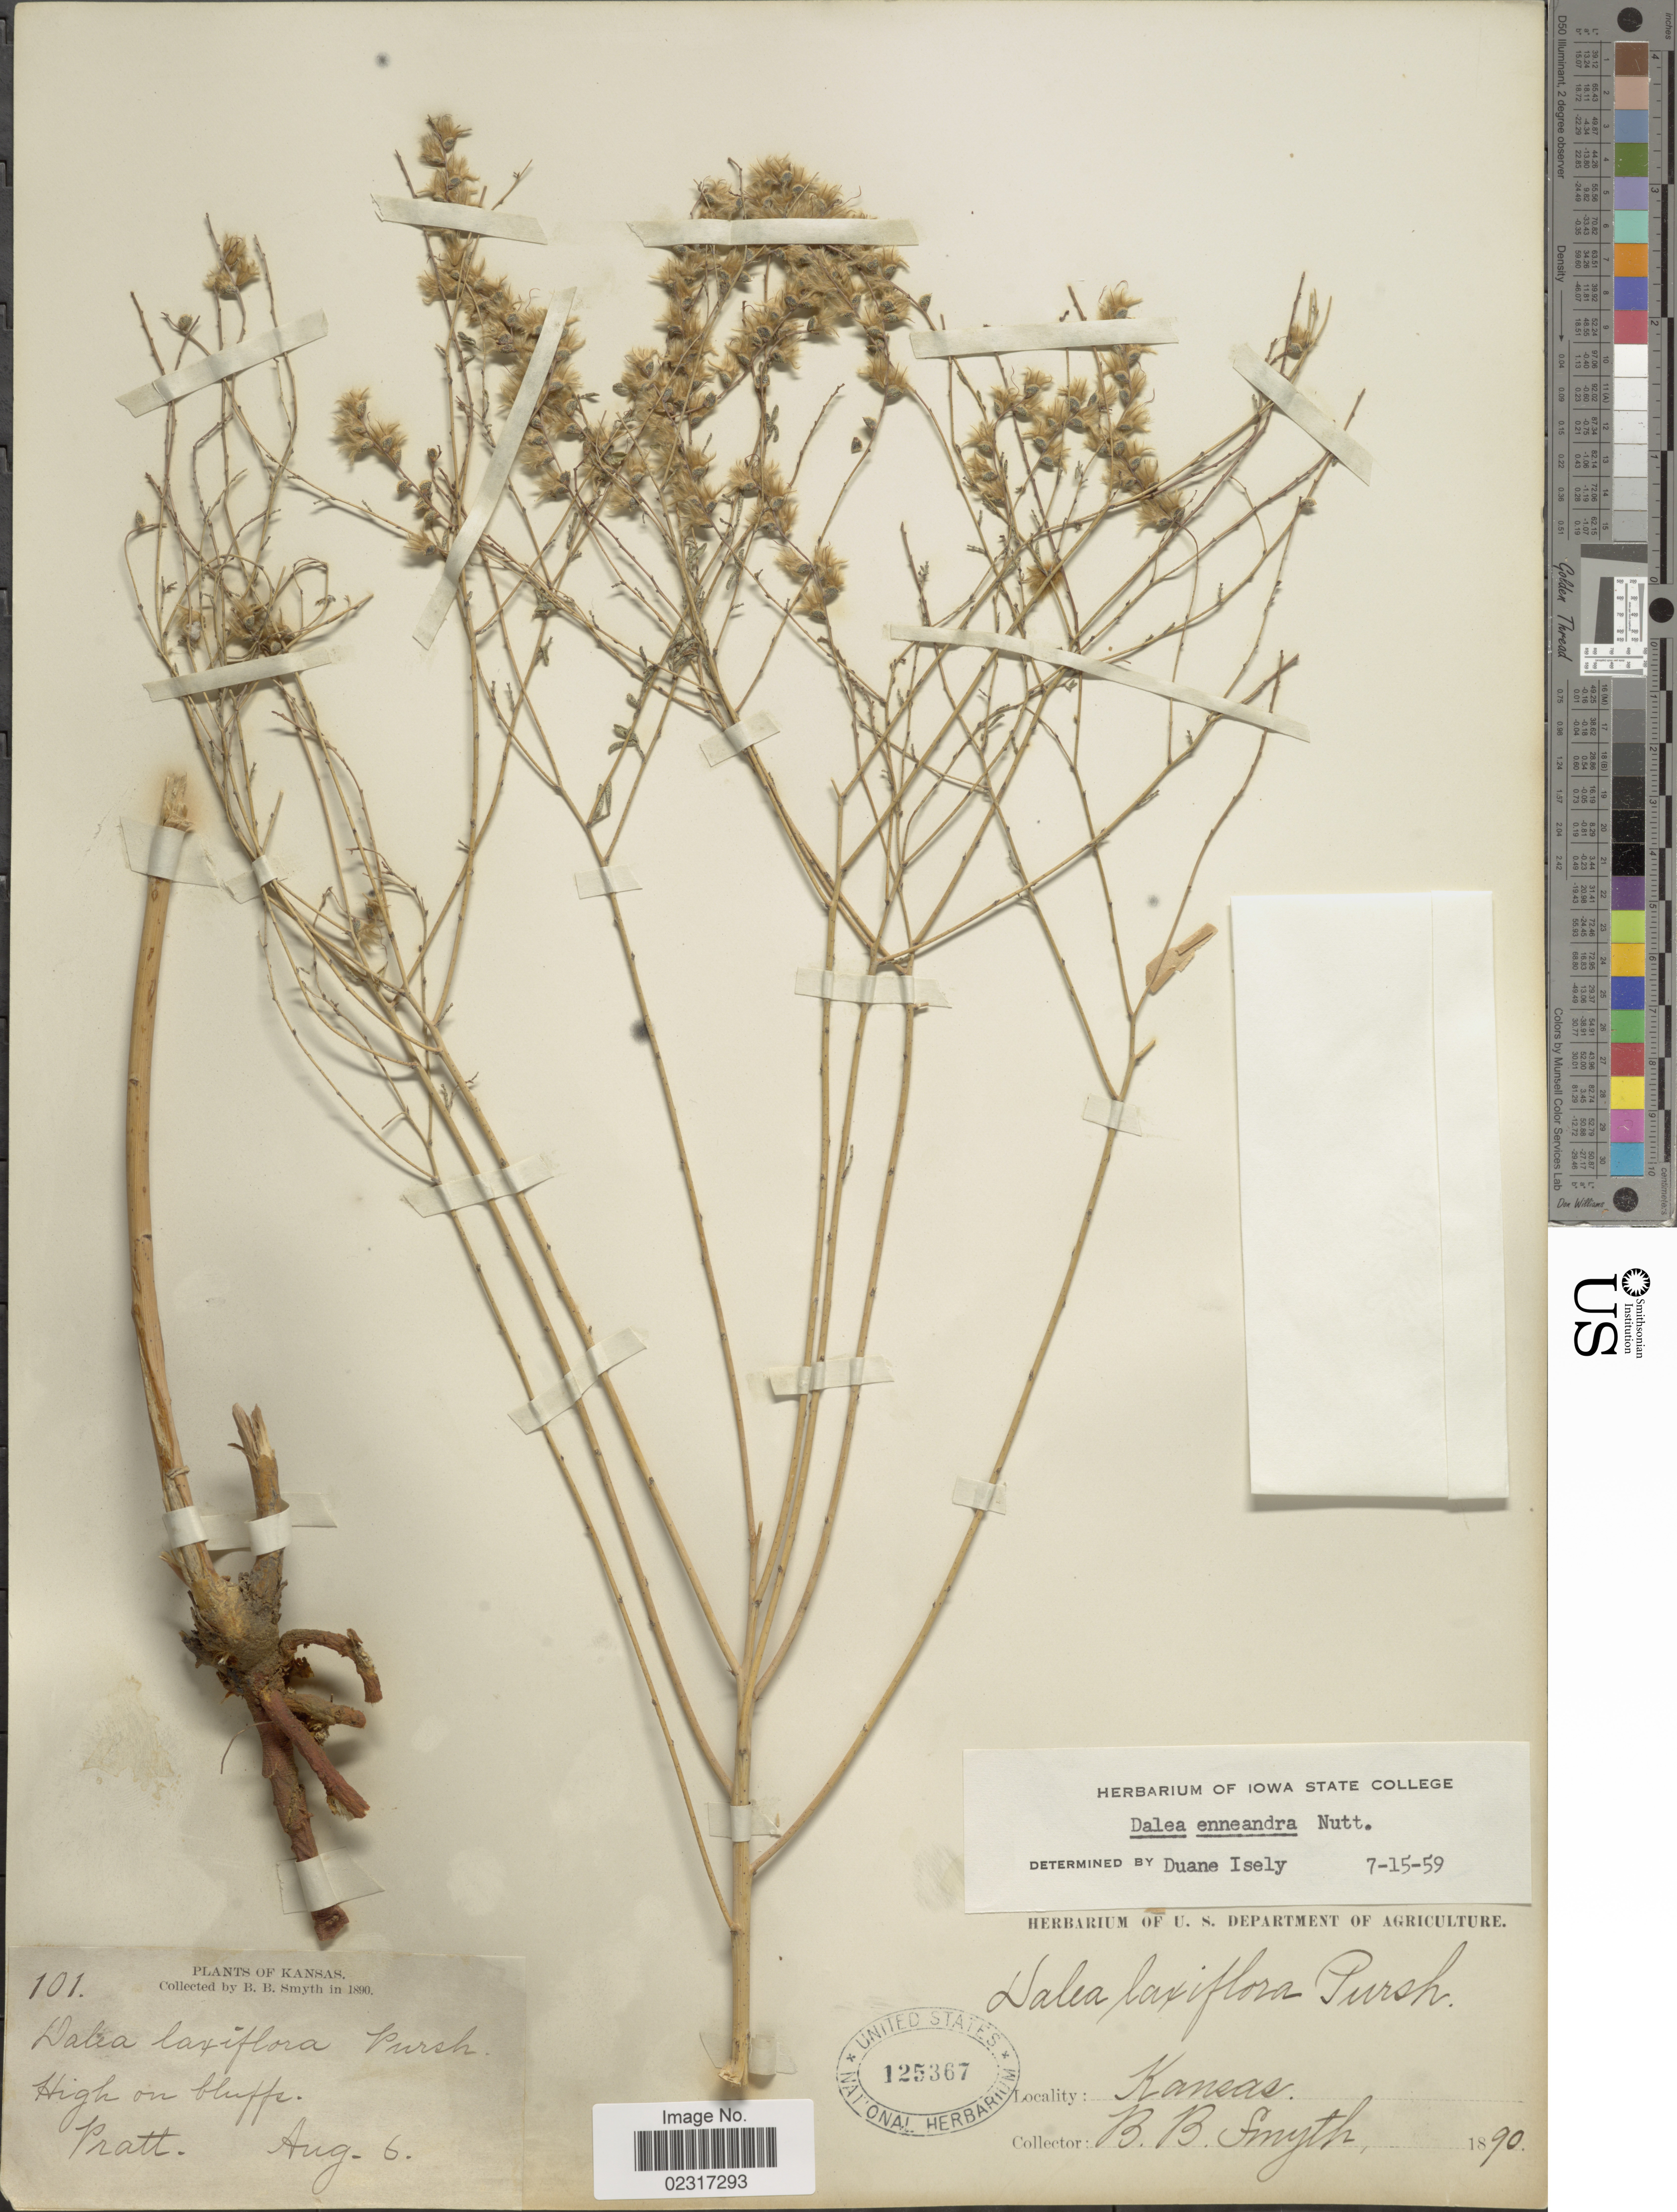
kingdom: Plantae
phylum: Tracheophyta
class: Magnoliopsida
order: Fabales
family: Fabaceae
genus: Dalea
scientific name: Dalea enneandra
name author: Nutt.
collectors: B. Smyth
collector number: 101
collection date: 1890-08-06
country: United States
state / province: Kansas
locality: High on bluffs. Pratt.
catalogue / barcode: US 125367